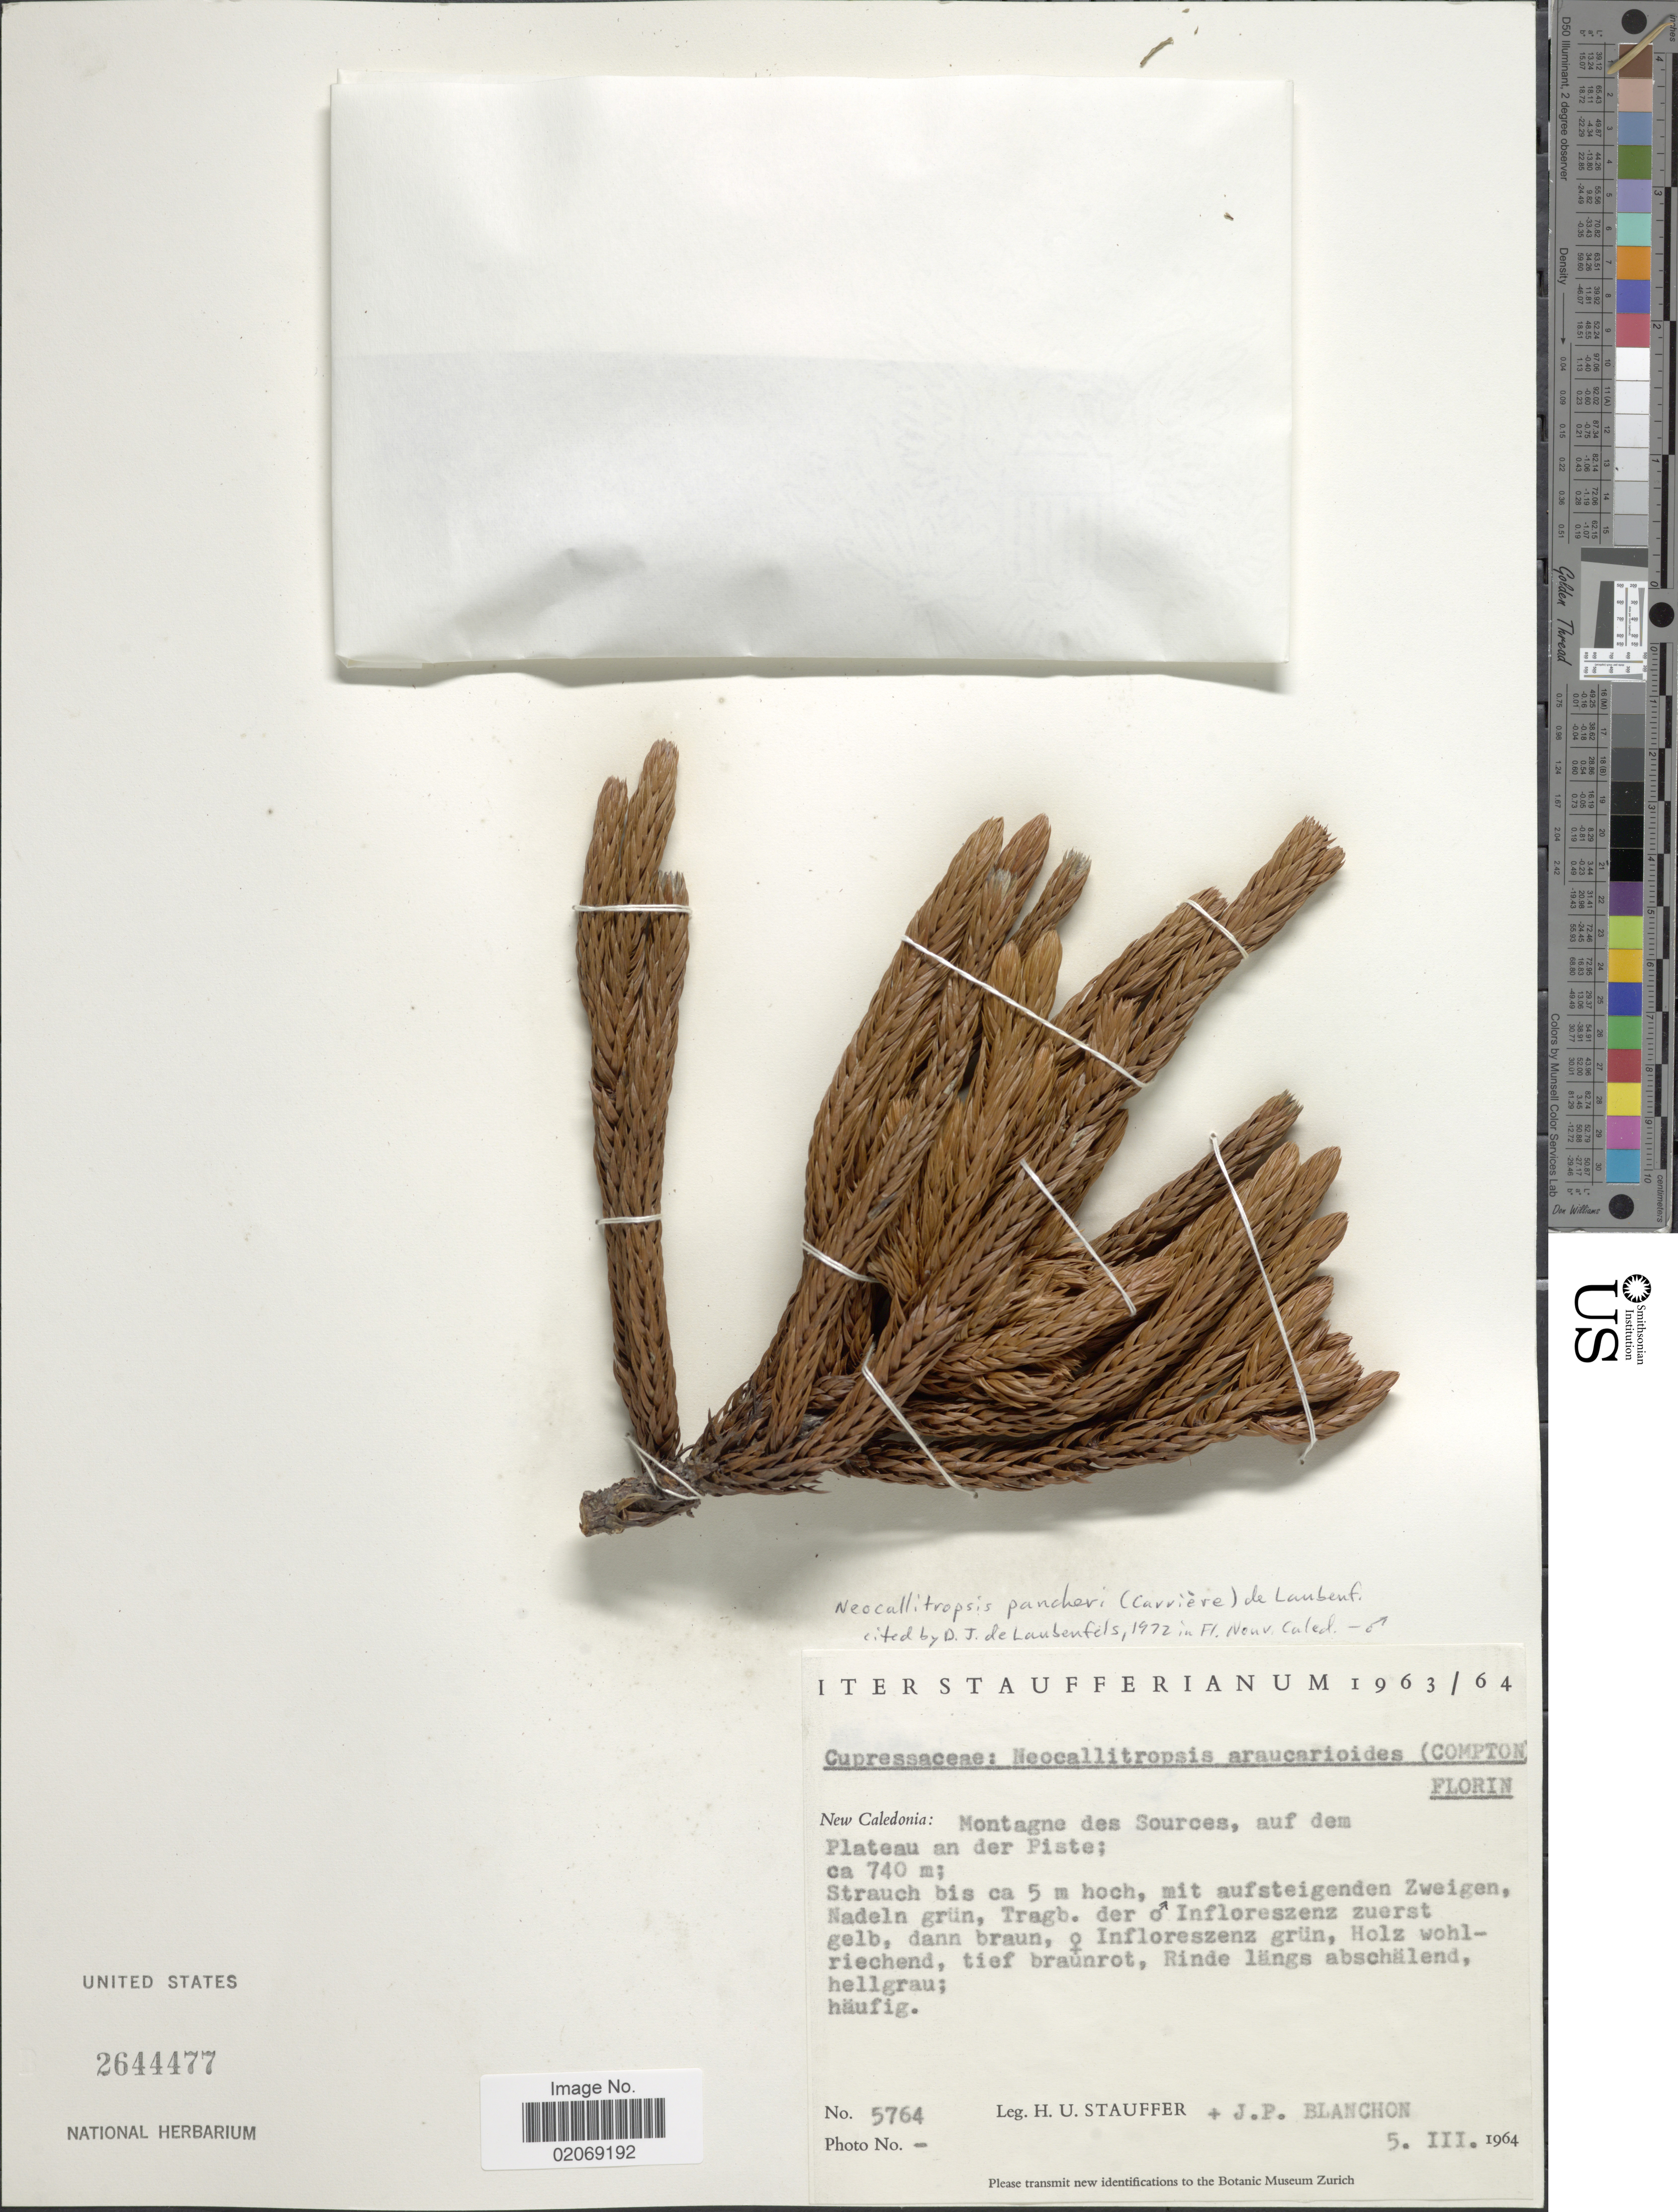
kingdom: Plantae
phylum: Tracheophyta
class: Pinopsida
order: Pinales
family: Cupressaceae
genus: Neocallitropsis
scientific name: Neocallitropsis pancheri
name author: (Carrière) de Laub.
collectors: H. U. Stauffer & J. Blanchon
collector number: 5764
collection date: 1964-03-05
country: New Caledonia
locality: Montage des Sources, auf dem Plateau an der Piste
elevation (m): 740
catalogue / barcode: US 2644477